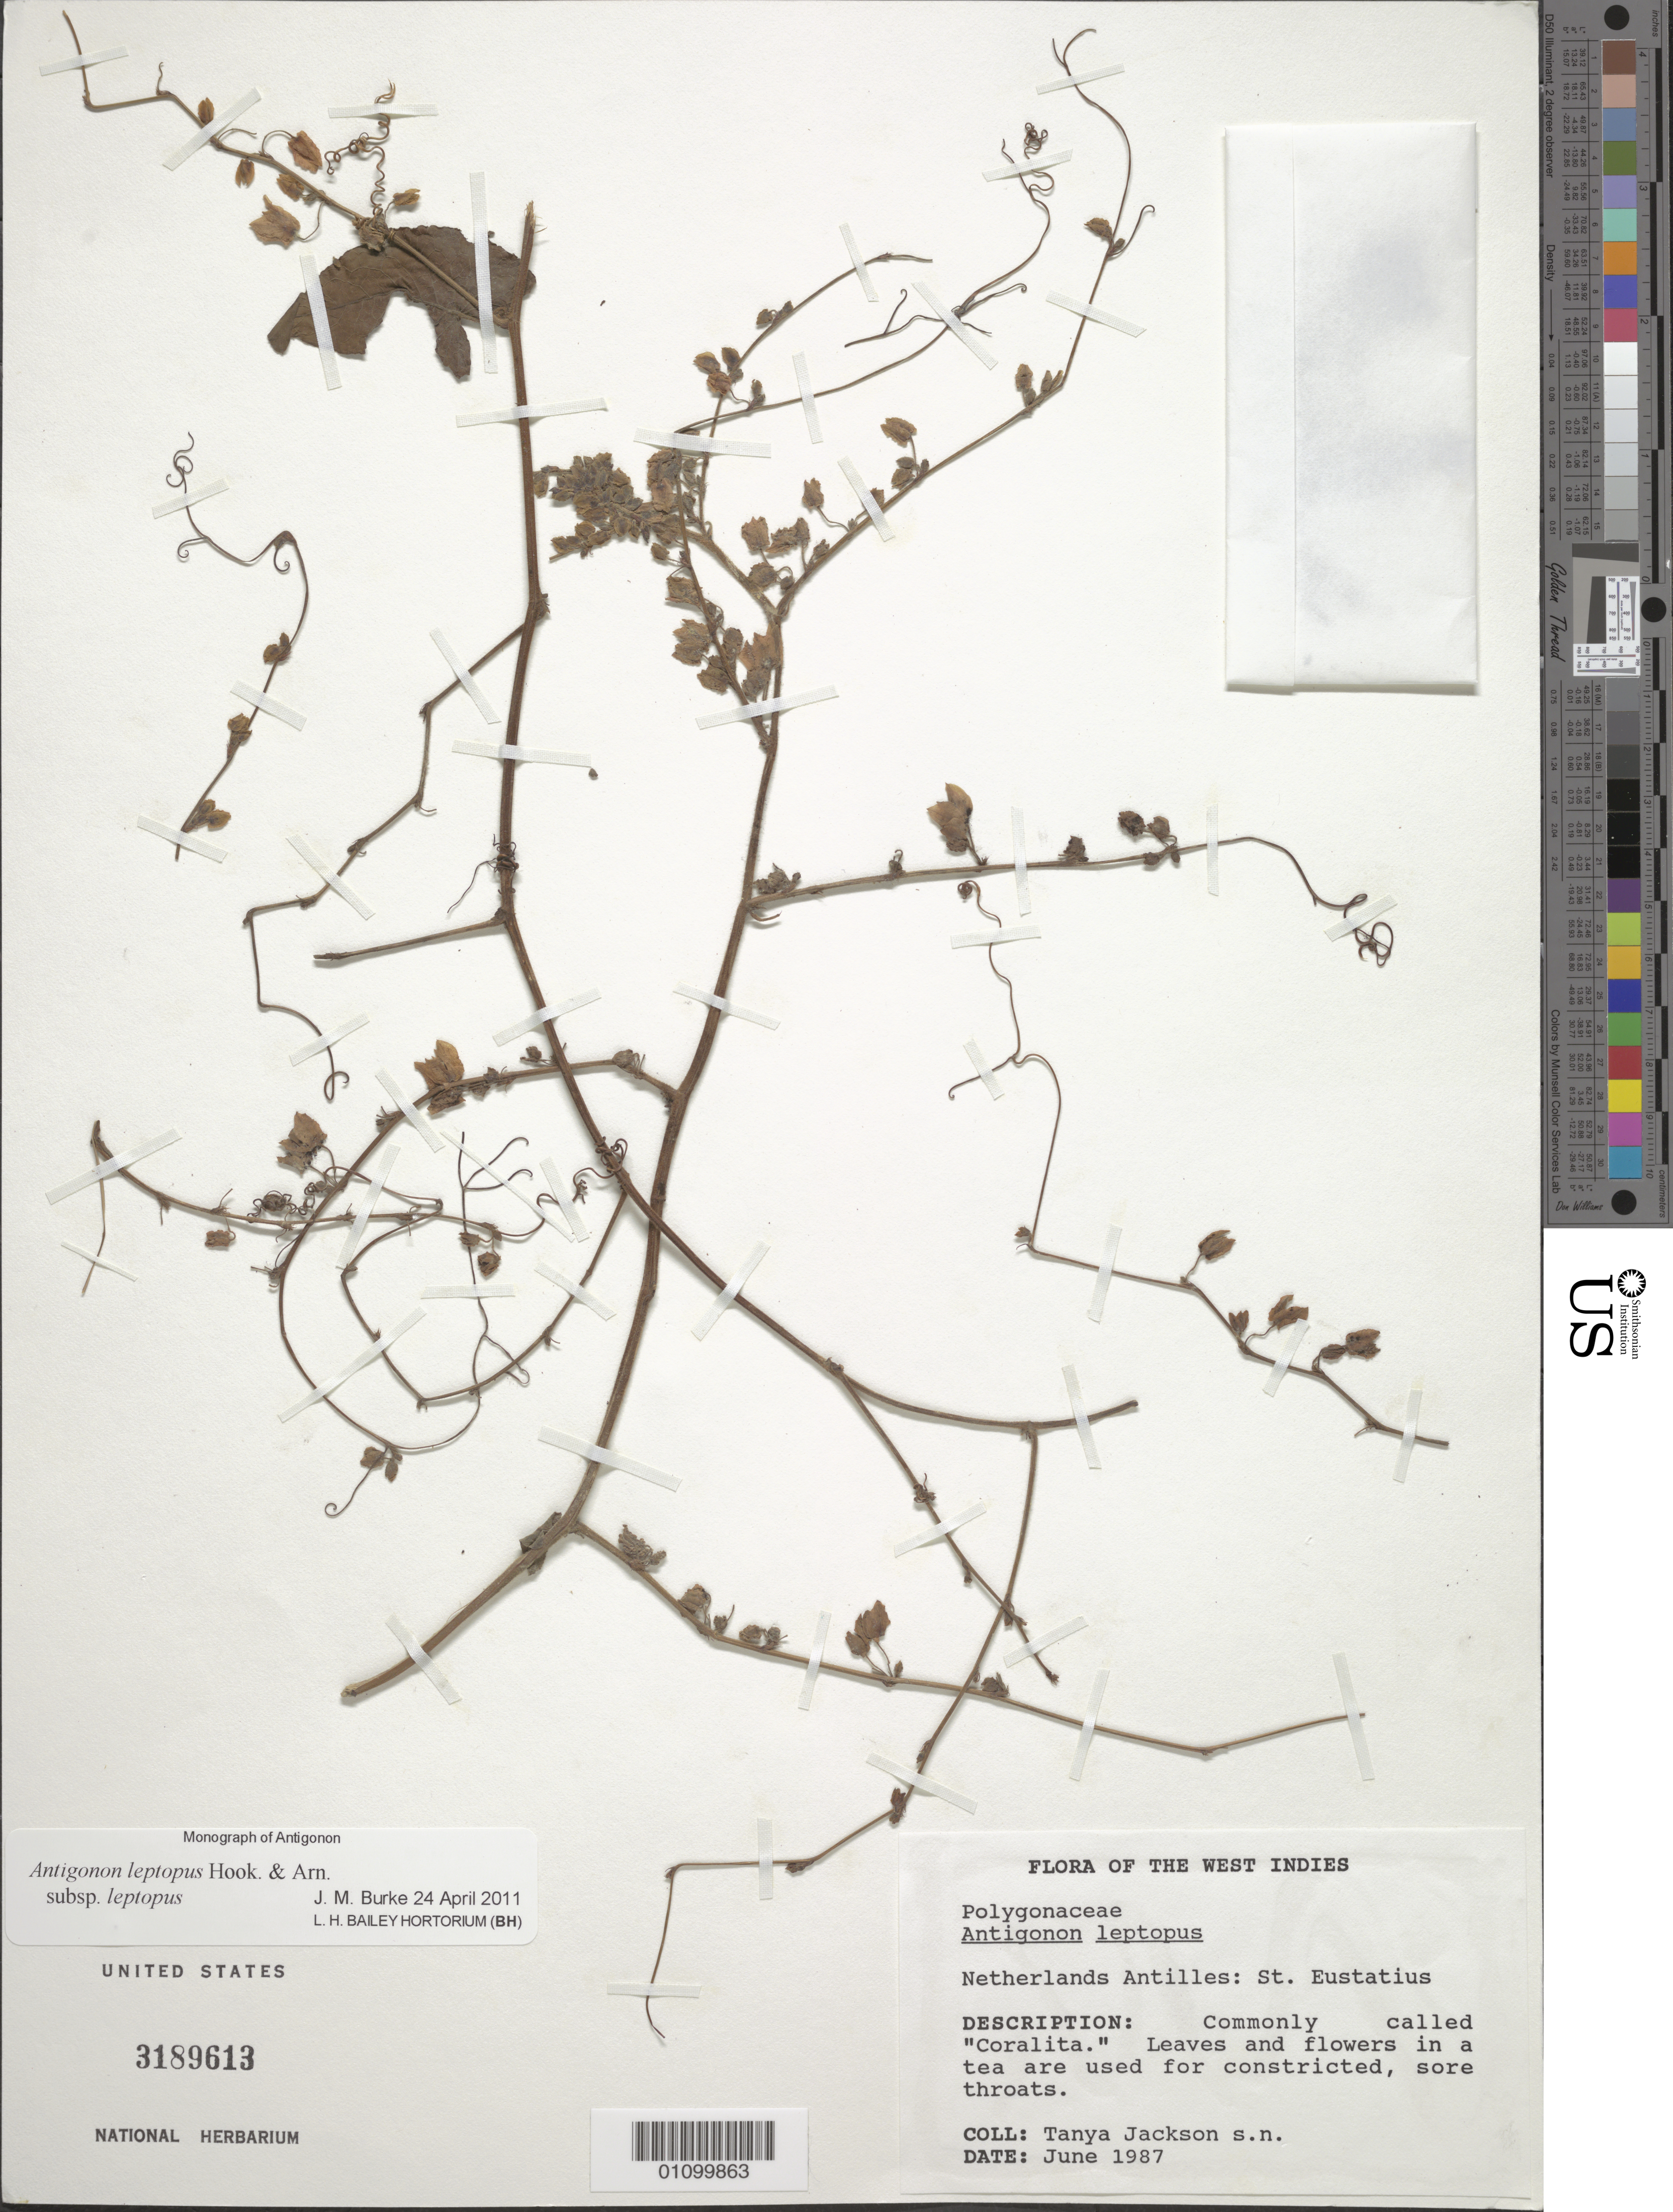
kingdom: Plantae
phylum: Tracheophyta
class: Magnoliopsida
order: Caryophyllales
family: Polygonaceae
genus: Antigonon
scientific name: Antigonon leptopus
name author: Hook. & Arn.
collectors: T. Jackson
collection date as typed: Jun 1987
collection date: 1987-06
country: Netherlands Antilles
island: Sint Eustatius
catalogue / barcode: US 3189613